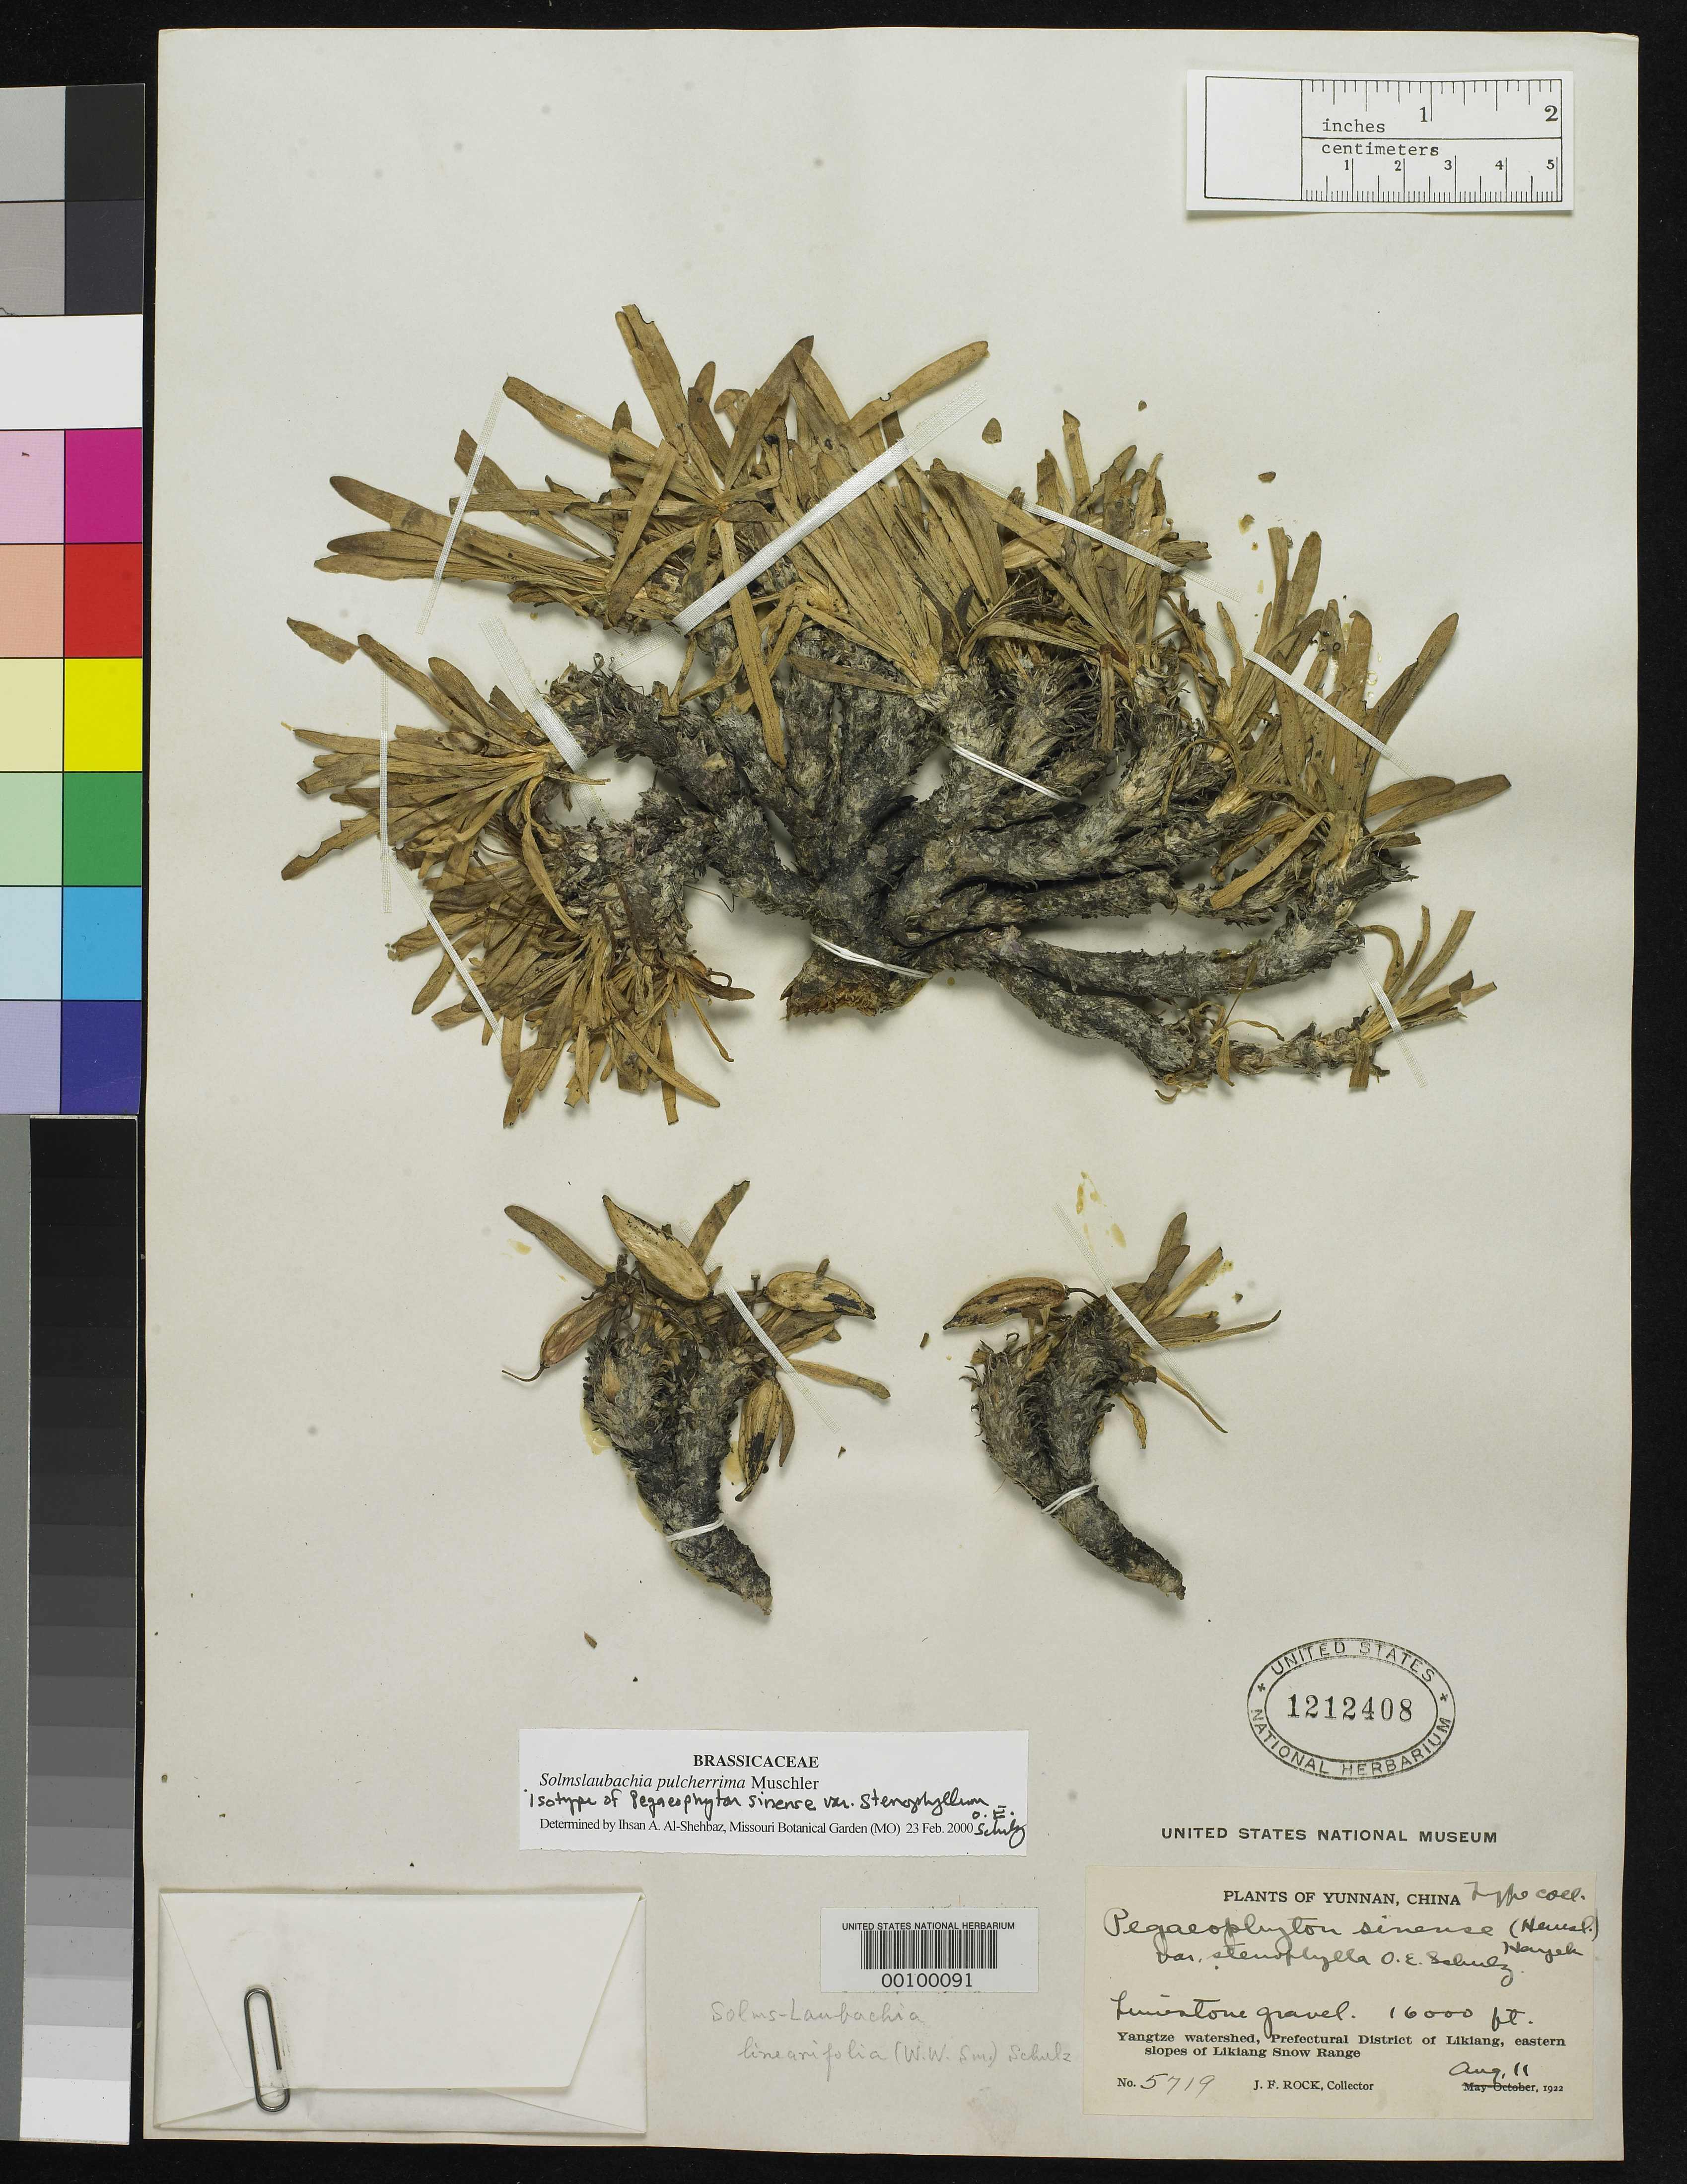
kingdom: Plantae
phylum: Tracheophyta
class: Magnoliopsida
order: Brassicales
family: Brassicaceae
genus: Pegaeophyton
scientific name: Pegaeophyton sinense var. stenophyllum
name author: O.E. Schulz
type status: Isotype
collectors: J. F. Rock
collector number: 5719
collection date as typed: Aug. 11 1922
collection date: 1922-08-11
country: China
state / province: Yunnan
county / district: Likiang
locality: Likiang snow range.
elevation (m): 4877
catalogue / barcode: US 1212408